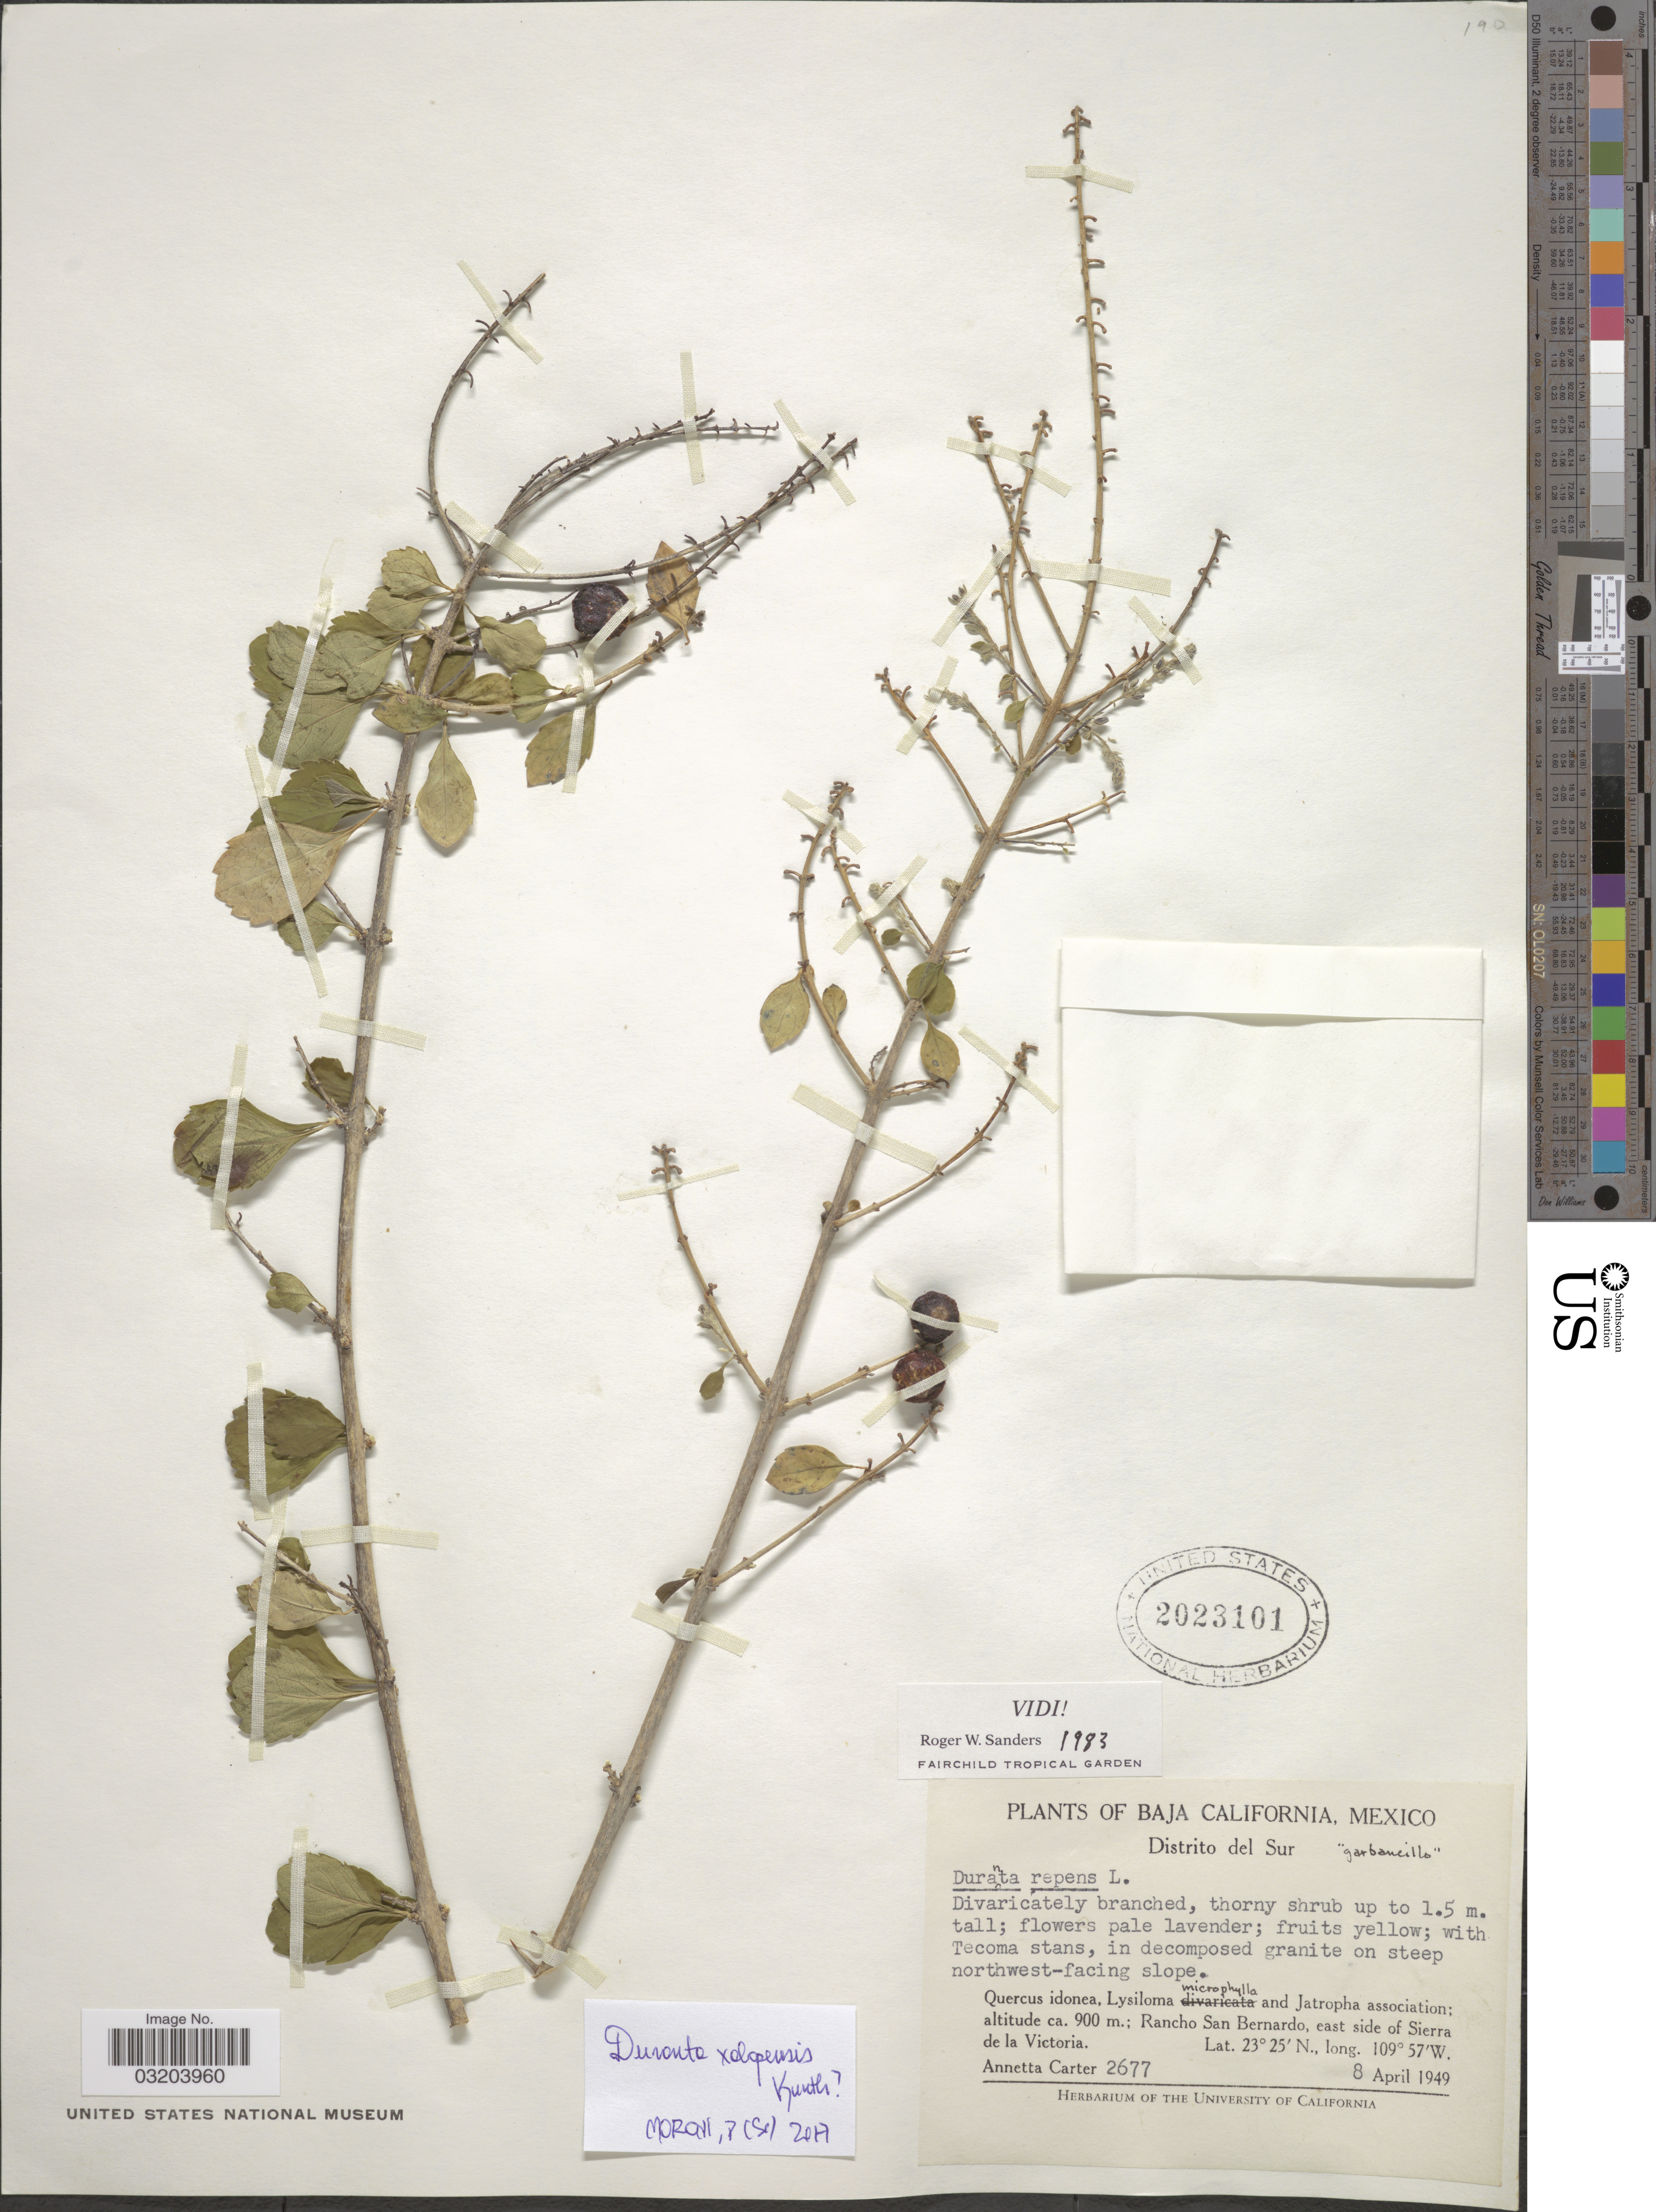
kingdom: Plantae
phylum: Tracheophyta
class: Magnoliopsida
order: Lamiales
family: Verbenaceae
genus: Duranta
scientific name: Duranta erecta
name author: L.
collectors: A. Carter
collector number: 2677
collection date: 1949-04-08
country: Mexico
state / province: Baja California Sur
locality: Distrito del Sur. In decomposed granite on steep northwest-facing slope. Rancho San Bernardo, east side of Sierra de la Victoria.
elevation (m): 900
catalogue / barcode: US 2023101